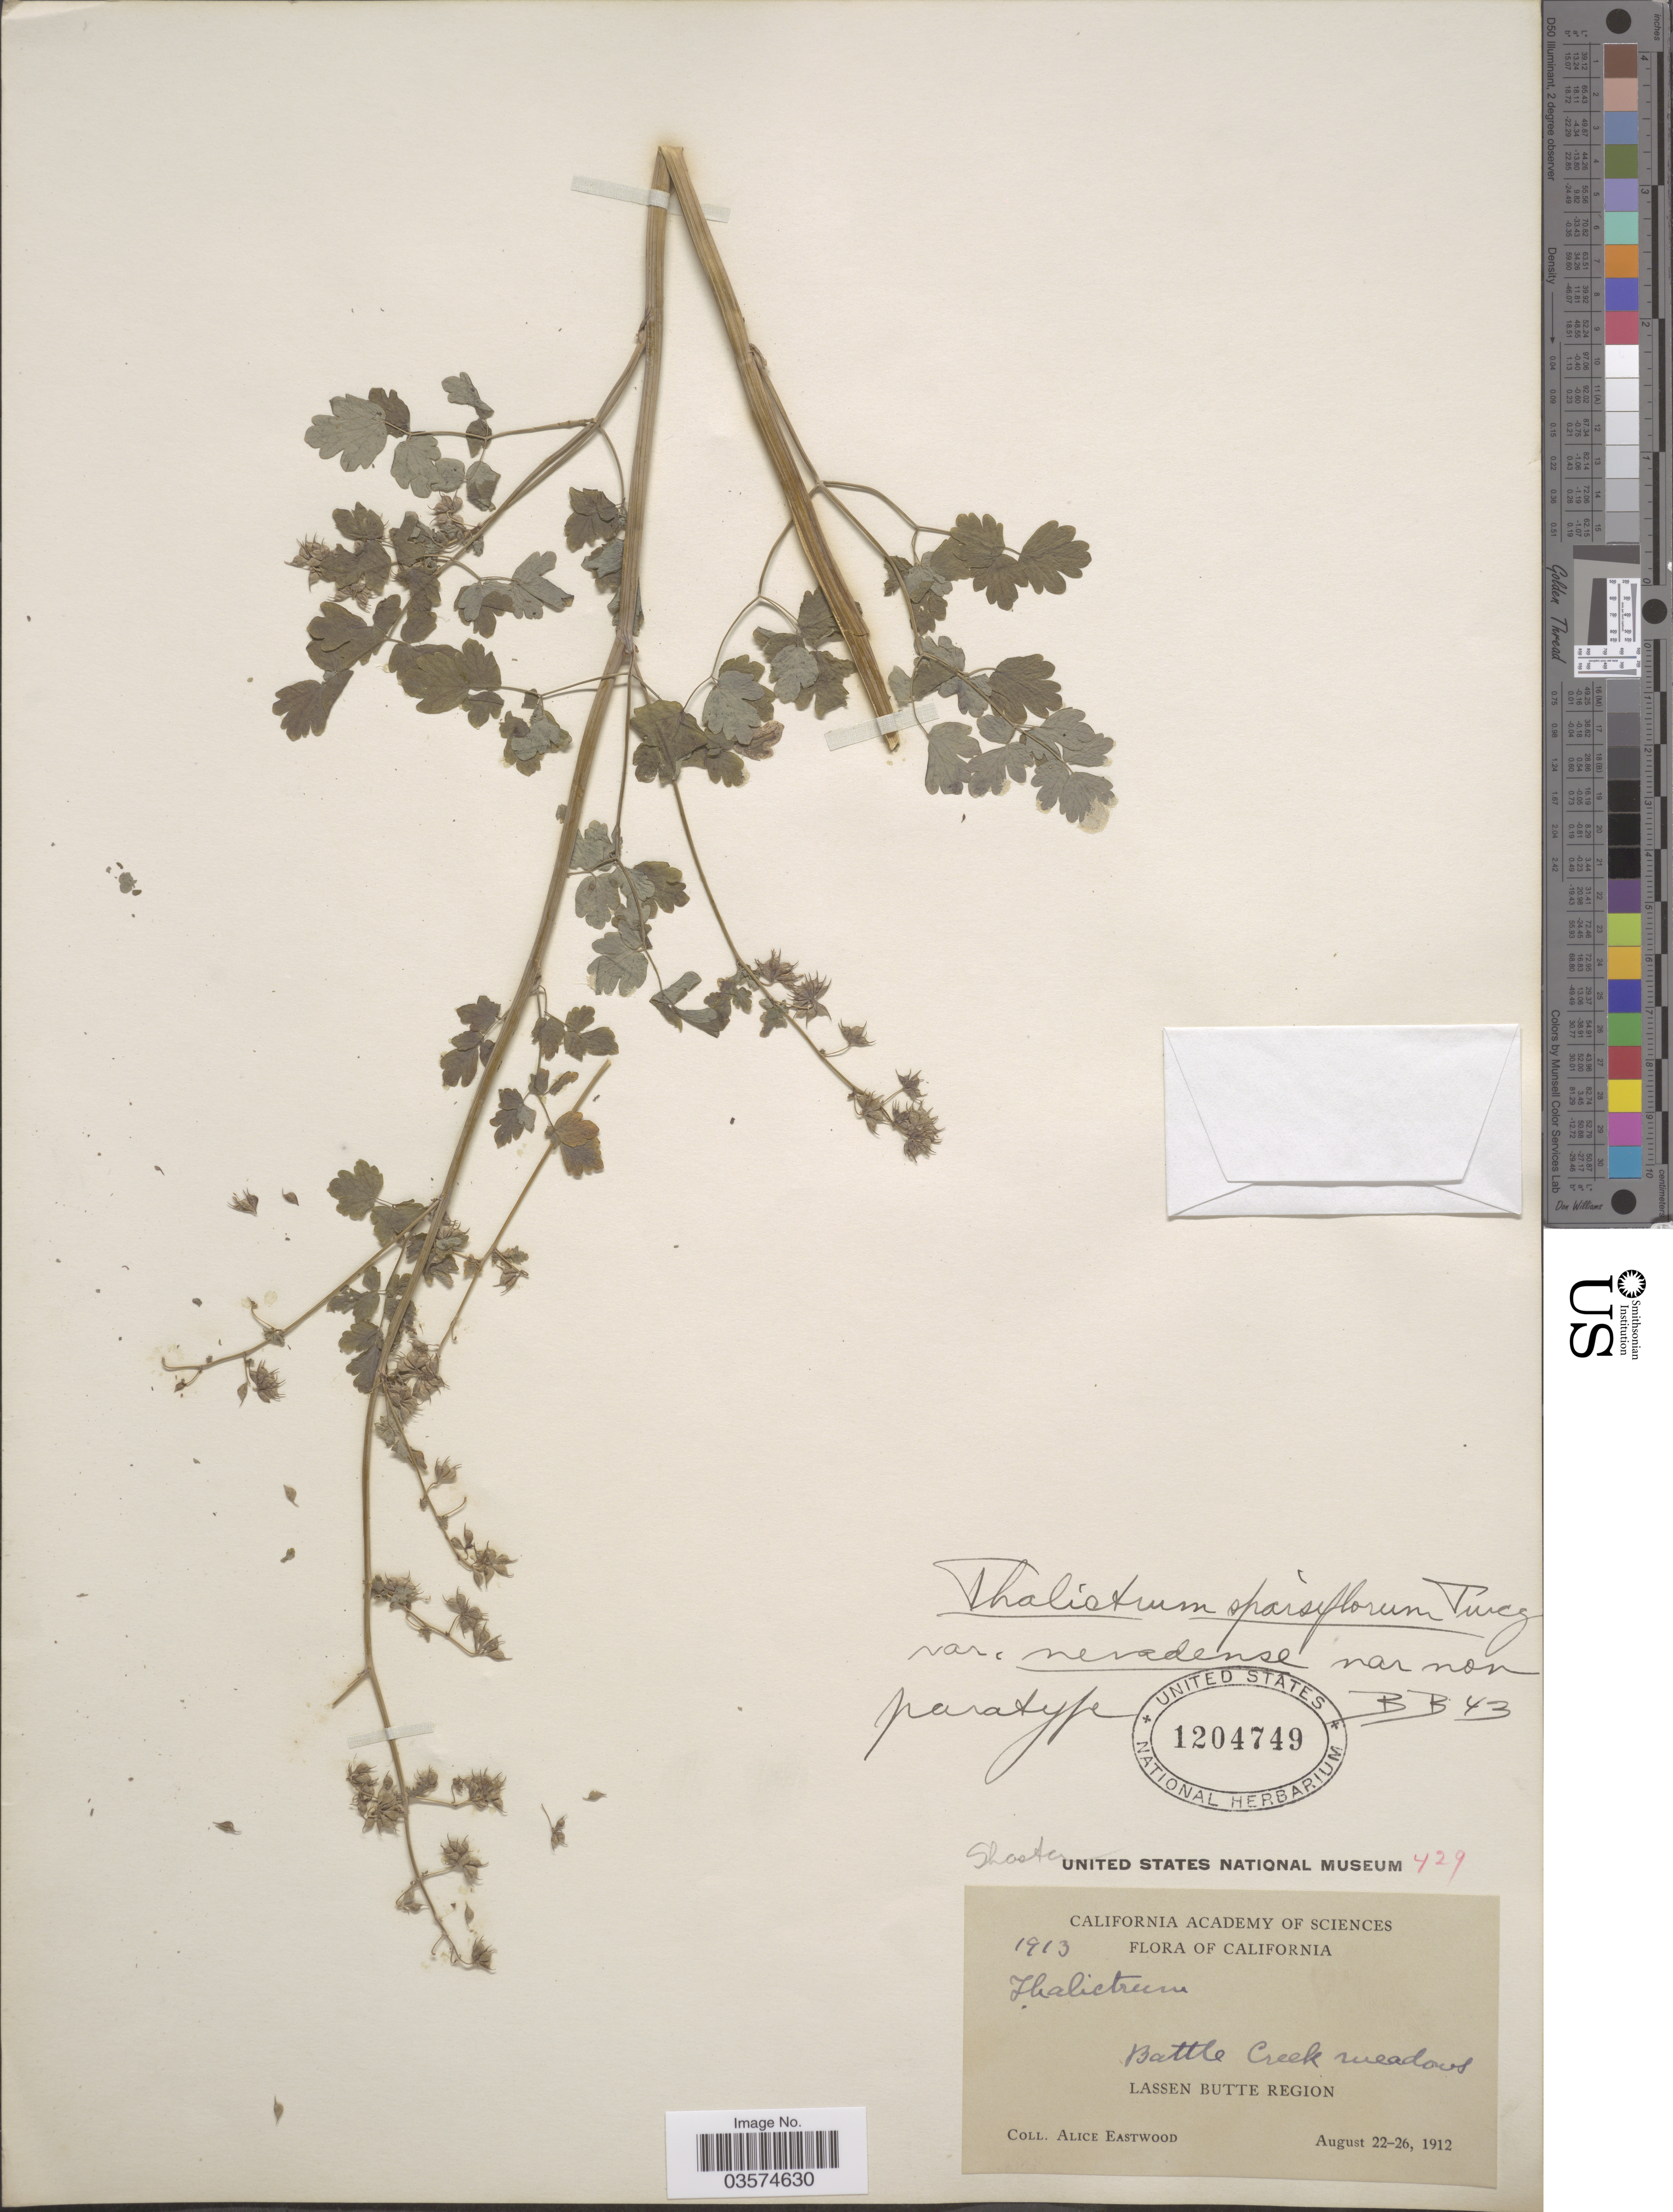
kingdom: Plantae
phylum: Tracheophyta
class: Magnoliopsida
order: Ranunculales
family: Ranunculaceae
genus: Thalictrum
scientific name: Thalictrum sparsiflorum var. nevadense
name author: B. Boivin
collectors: A. Eastwood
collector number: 1913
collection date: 1912-08-22/1912-08-26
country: United States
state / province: California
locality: Battle Creek meadows. Lassen Butte Region.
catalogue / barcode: US 1204749